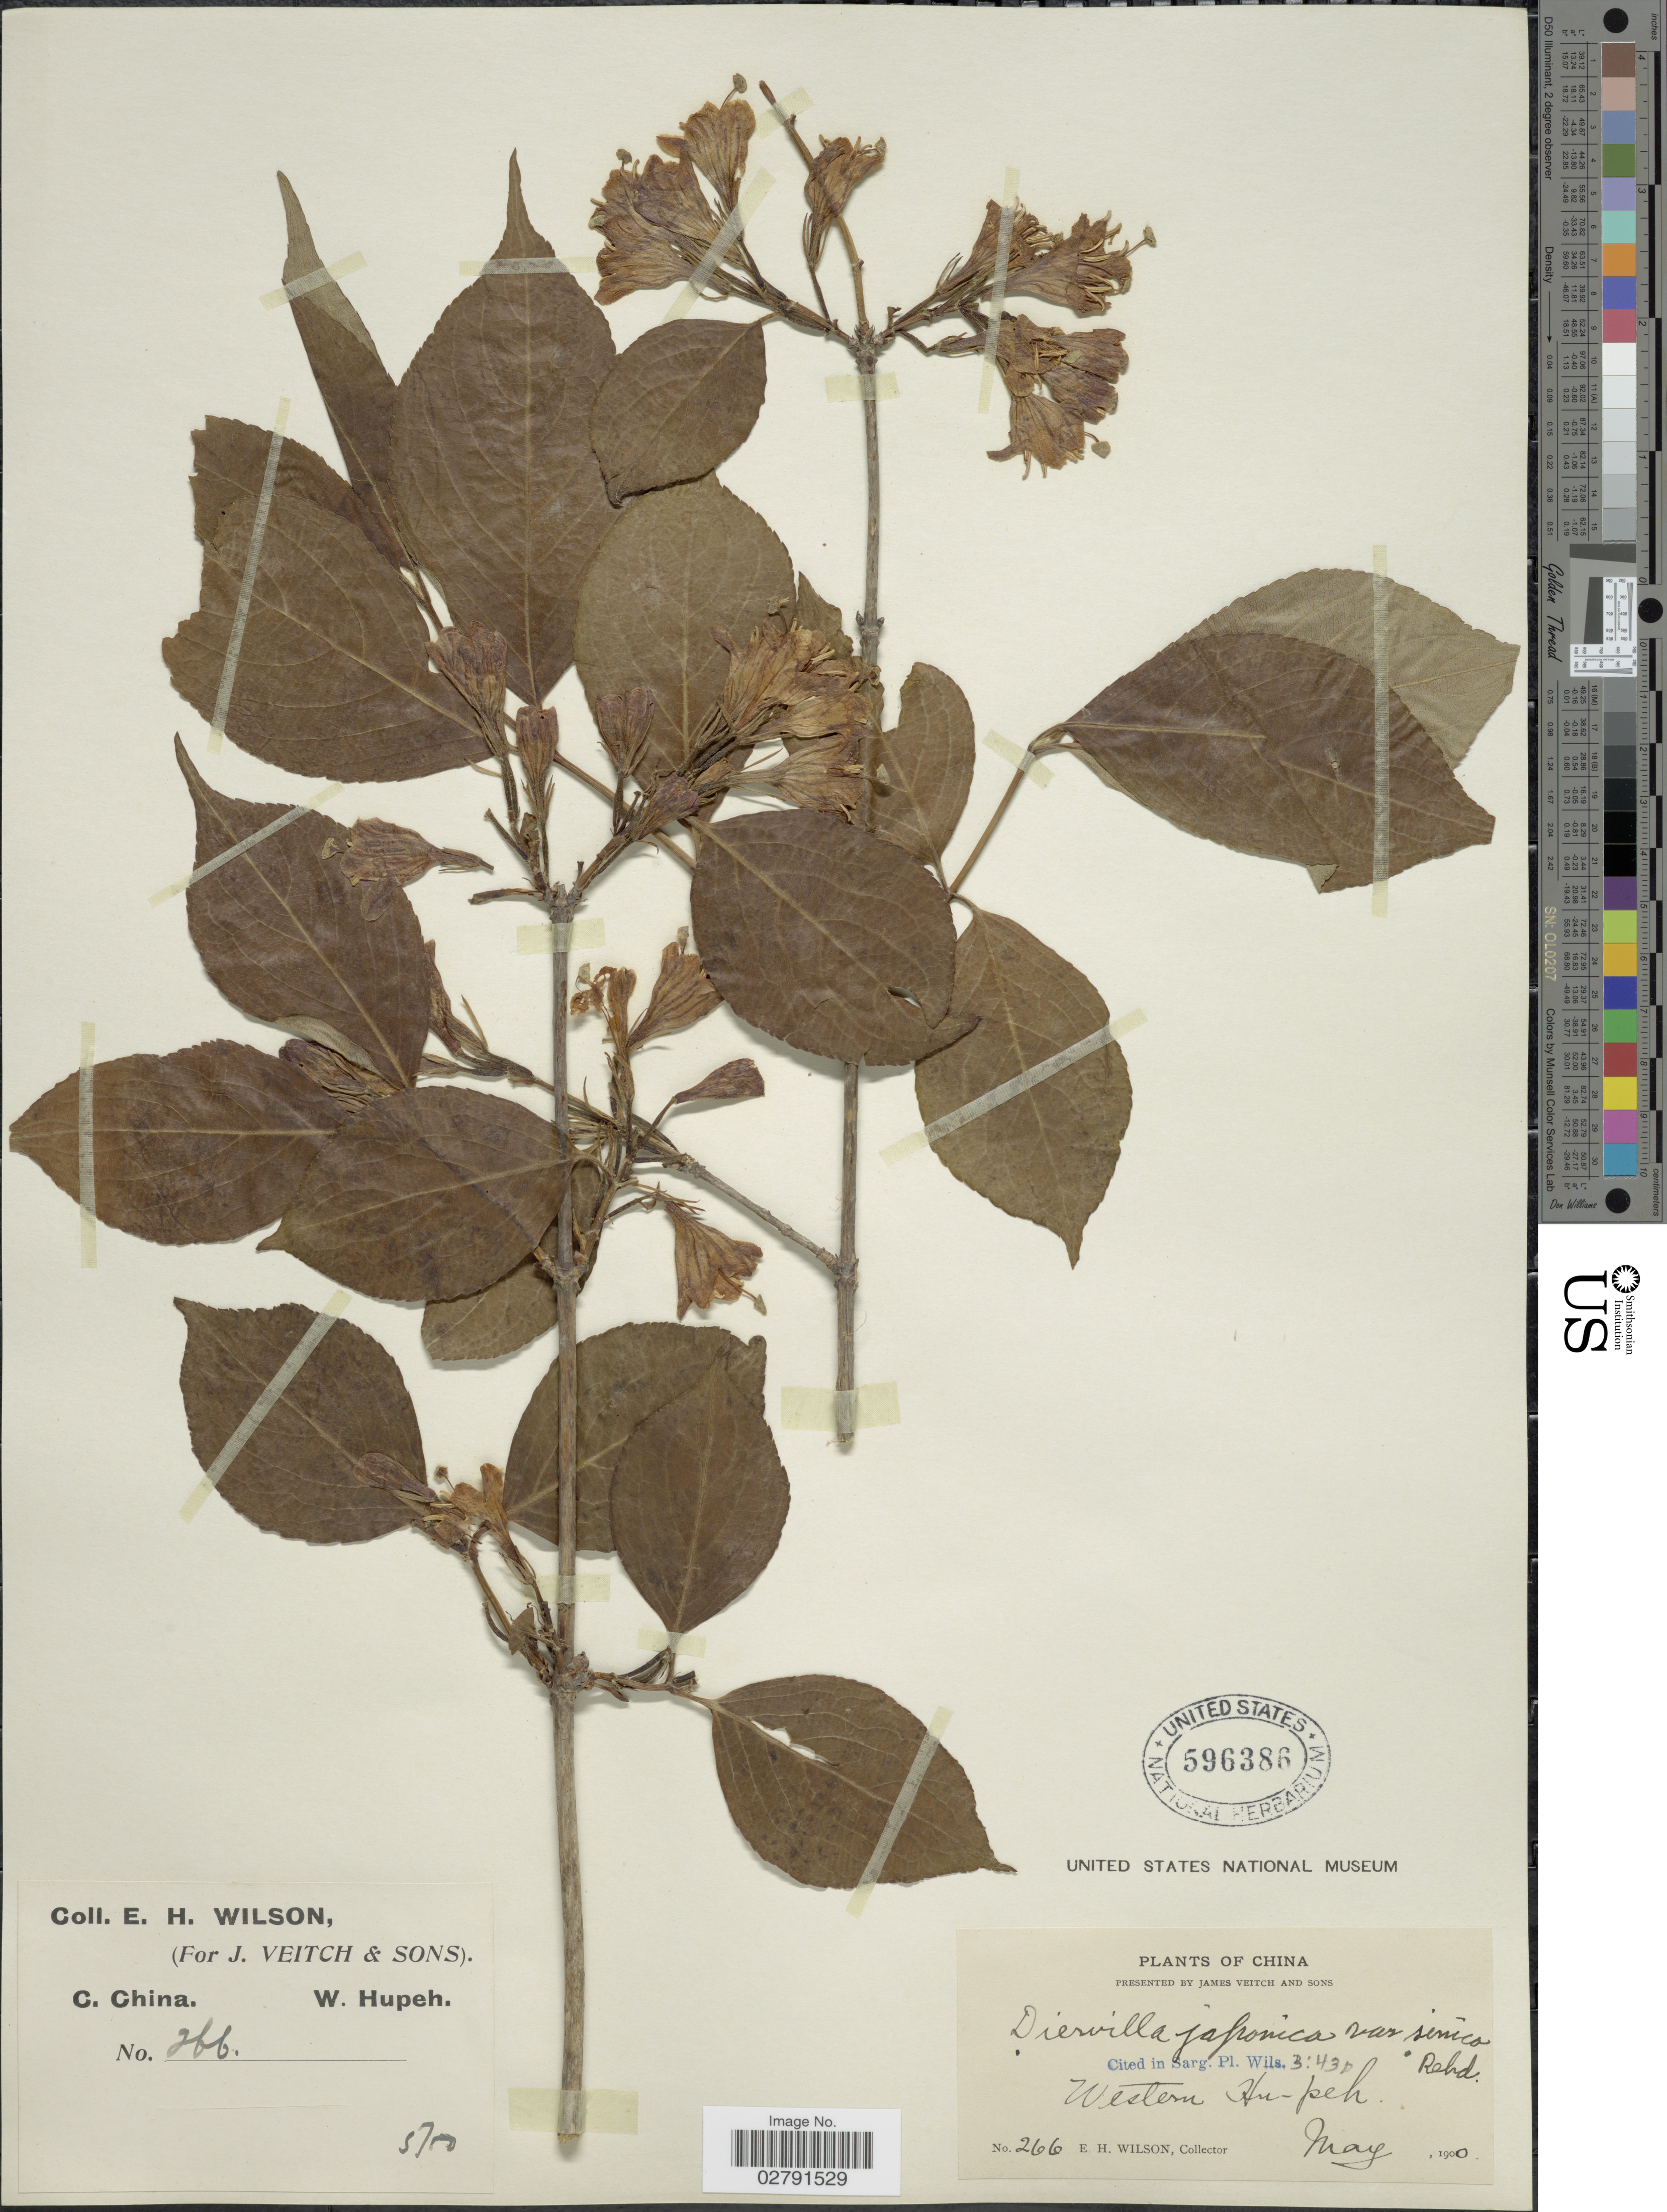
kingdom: Plantae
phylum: Tracheophyta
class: Magnoliopsida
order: Dipsacales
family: Caprifoliaceae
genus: Diervilla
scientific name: Diervilla japonica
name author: (Thunb.) DC.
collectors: E. Wilson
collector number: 266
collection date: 1900-05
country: China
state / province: Hubei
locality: C. China, Western Hupeh.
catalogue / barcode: US 596386